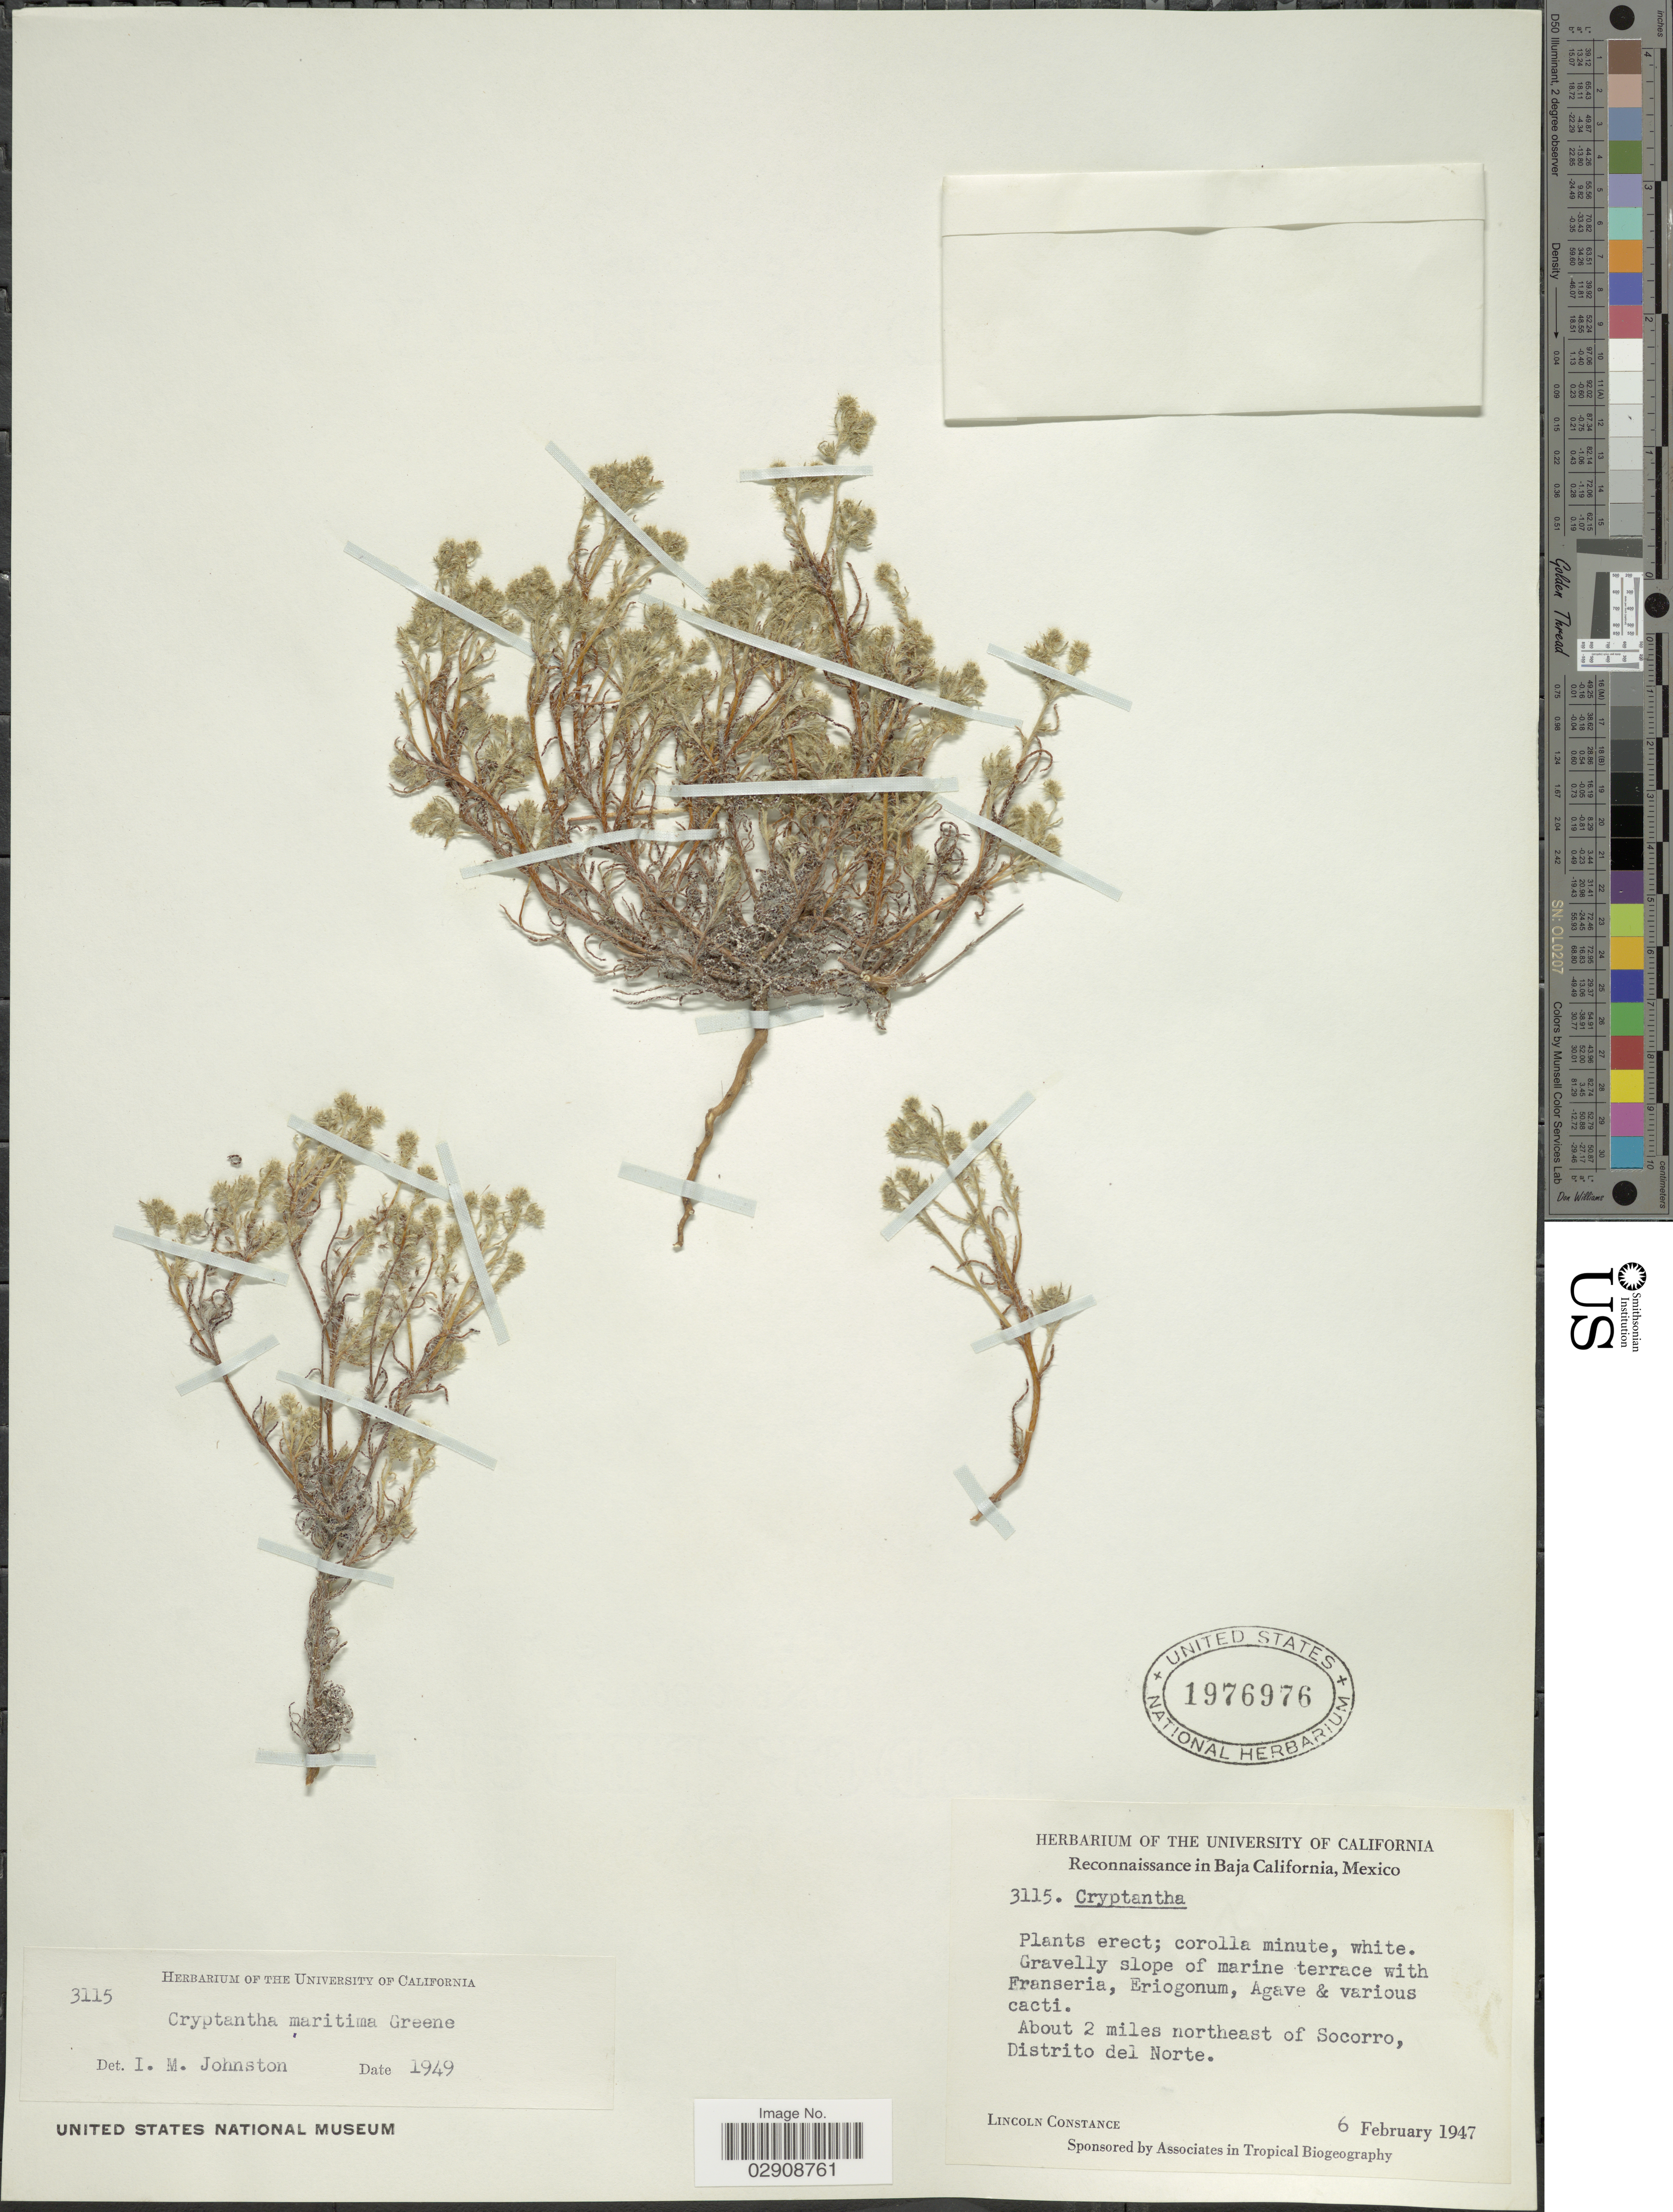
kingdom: Plantae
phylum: Tracheophyta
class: Magnoliopsida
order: Boraginales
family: Boraginaceae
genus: Cryptantha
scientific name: Cryptantha maritima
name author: (Greene) Greene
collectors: L. Constance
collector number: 3115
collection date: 1947-02-06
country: Mexico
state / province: Baja California Norte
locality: About 2 miles northeast of Socorro, Distrito del Norte.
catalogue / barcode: US 1976976